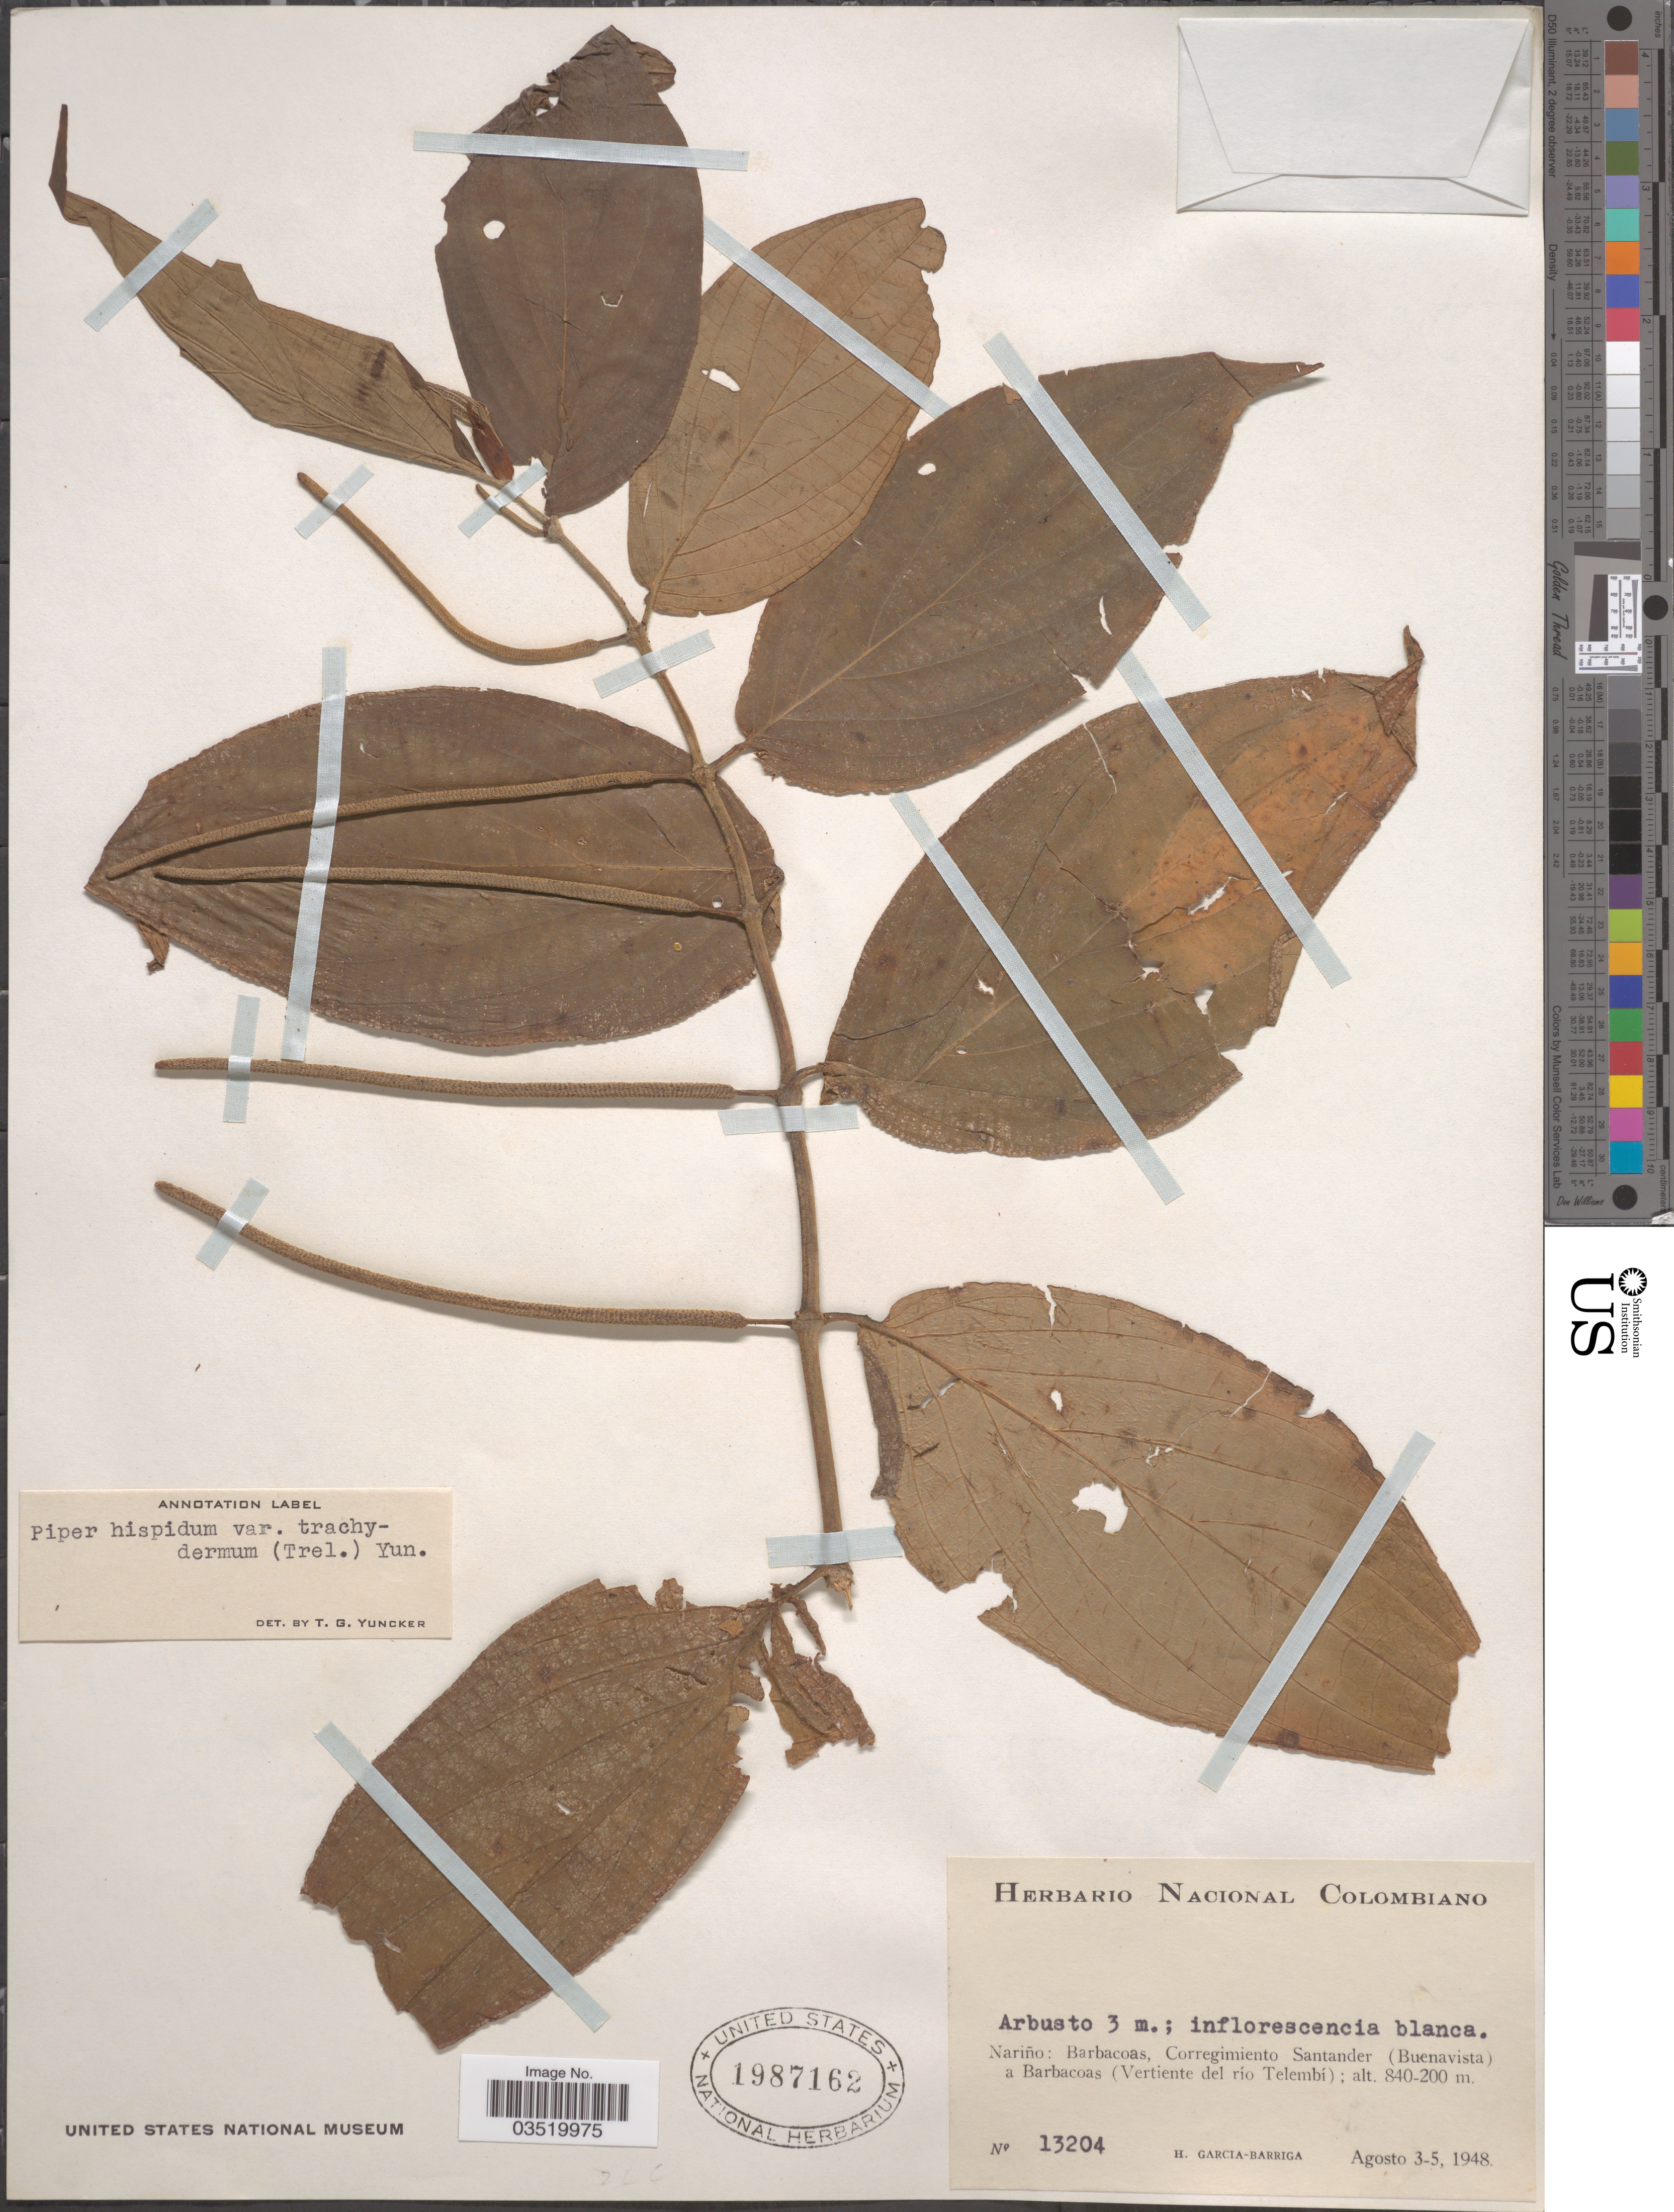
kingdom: Plantae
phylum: Tracheophyta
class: Magnoliopsida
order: Piperales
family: Piperaceae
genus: Piper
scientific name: Piper hispidum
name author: Sw.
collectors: H. García Barriga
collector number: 13204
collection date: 1948-08-03/1948-08-05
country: Colombia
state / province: Nariño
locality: Barbacoas, Corregimiento Santander (Buenavista) a Barbacoas (Vertiente del río Telembí).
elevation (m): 200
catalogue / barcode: US 1987162